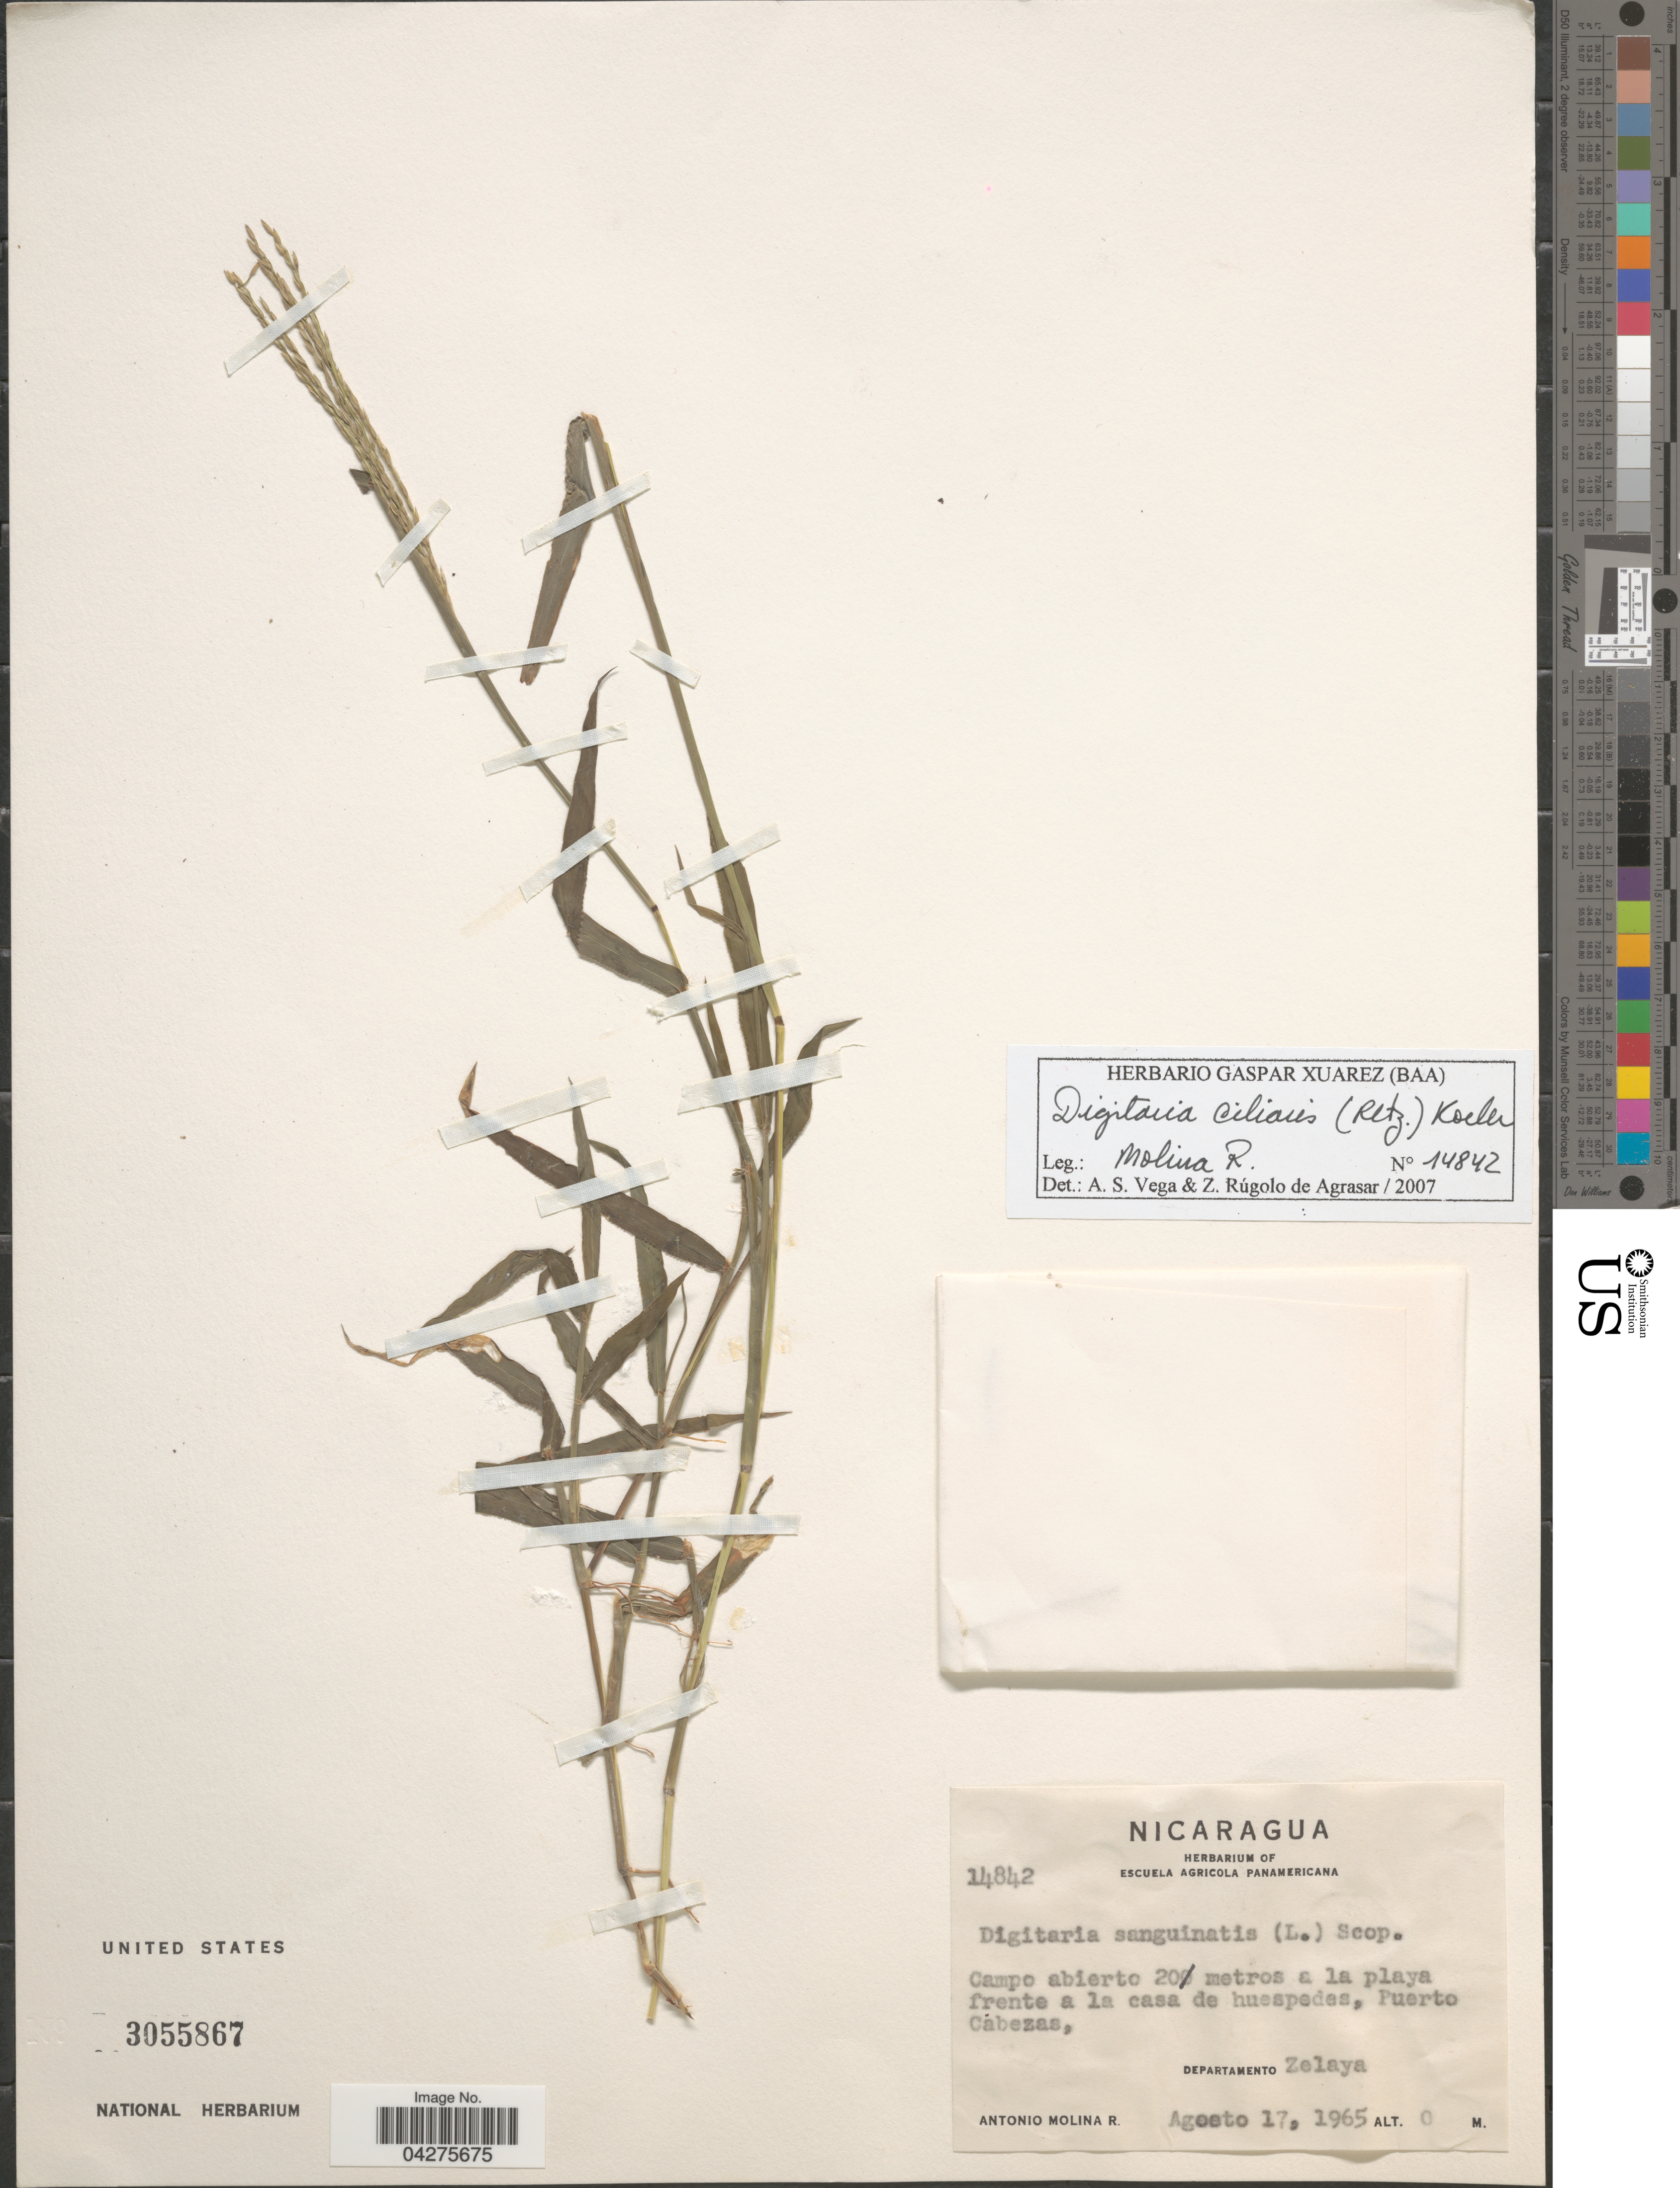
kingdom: Plantae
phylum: Tracheophyta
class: Liliopsida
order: Poales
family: Poaceae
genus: Digitaria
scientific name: Digitaria ciliaris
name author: (Retz.) Koeler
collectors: A. Molina R.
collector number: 14842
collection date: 1965-08-17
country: Nicaragua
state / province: Atlántico Norte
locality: Campo abierto 20 metros a la playa frente a la casa de huespedes, Puerto Cabezas, Departamento Zelaya.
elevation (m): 0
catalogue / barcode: US 3055867